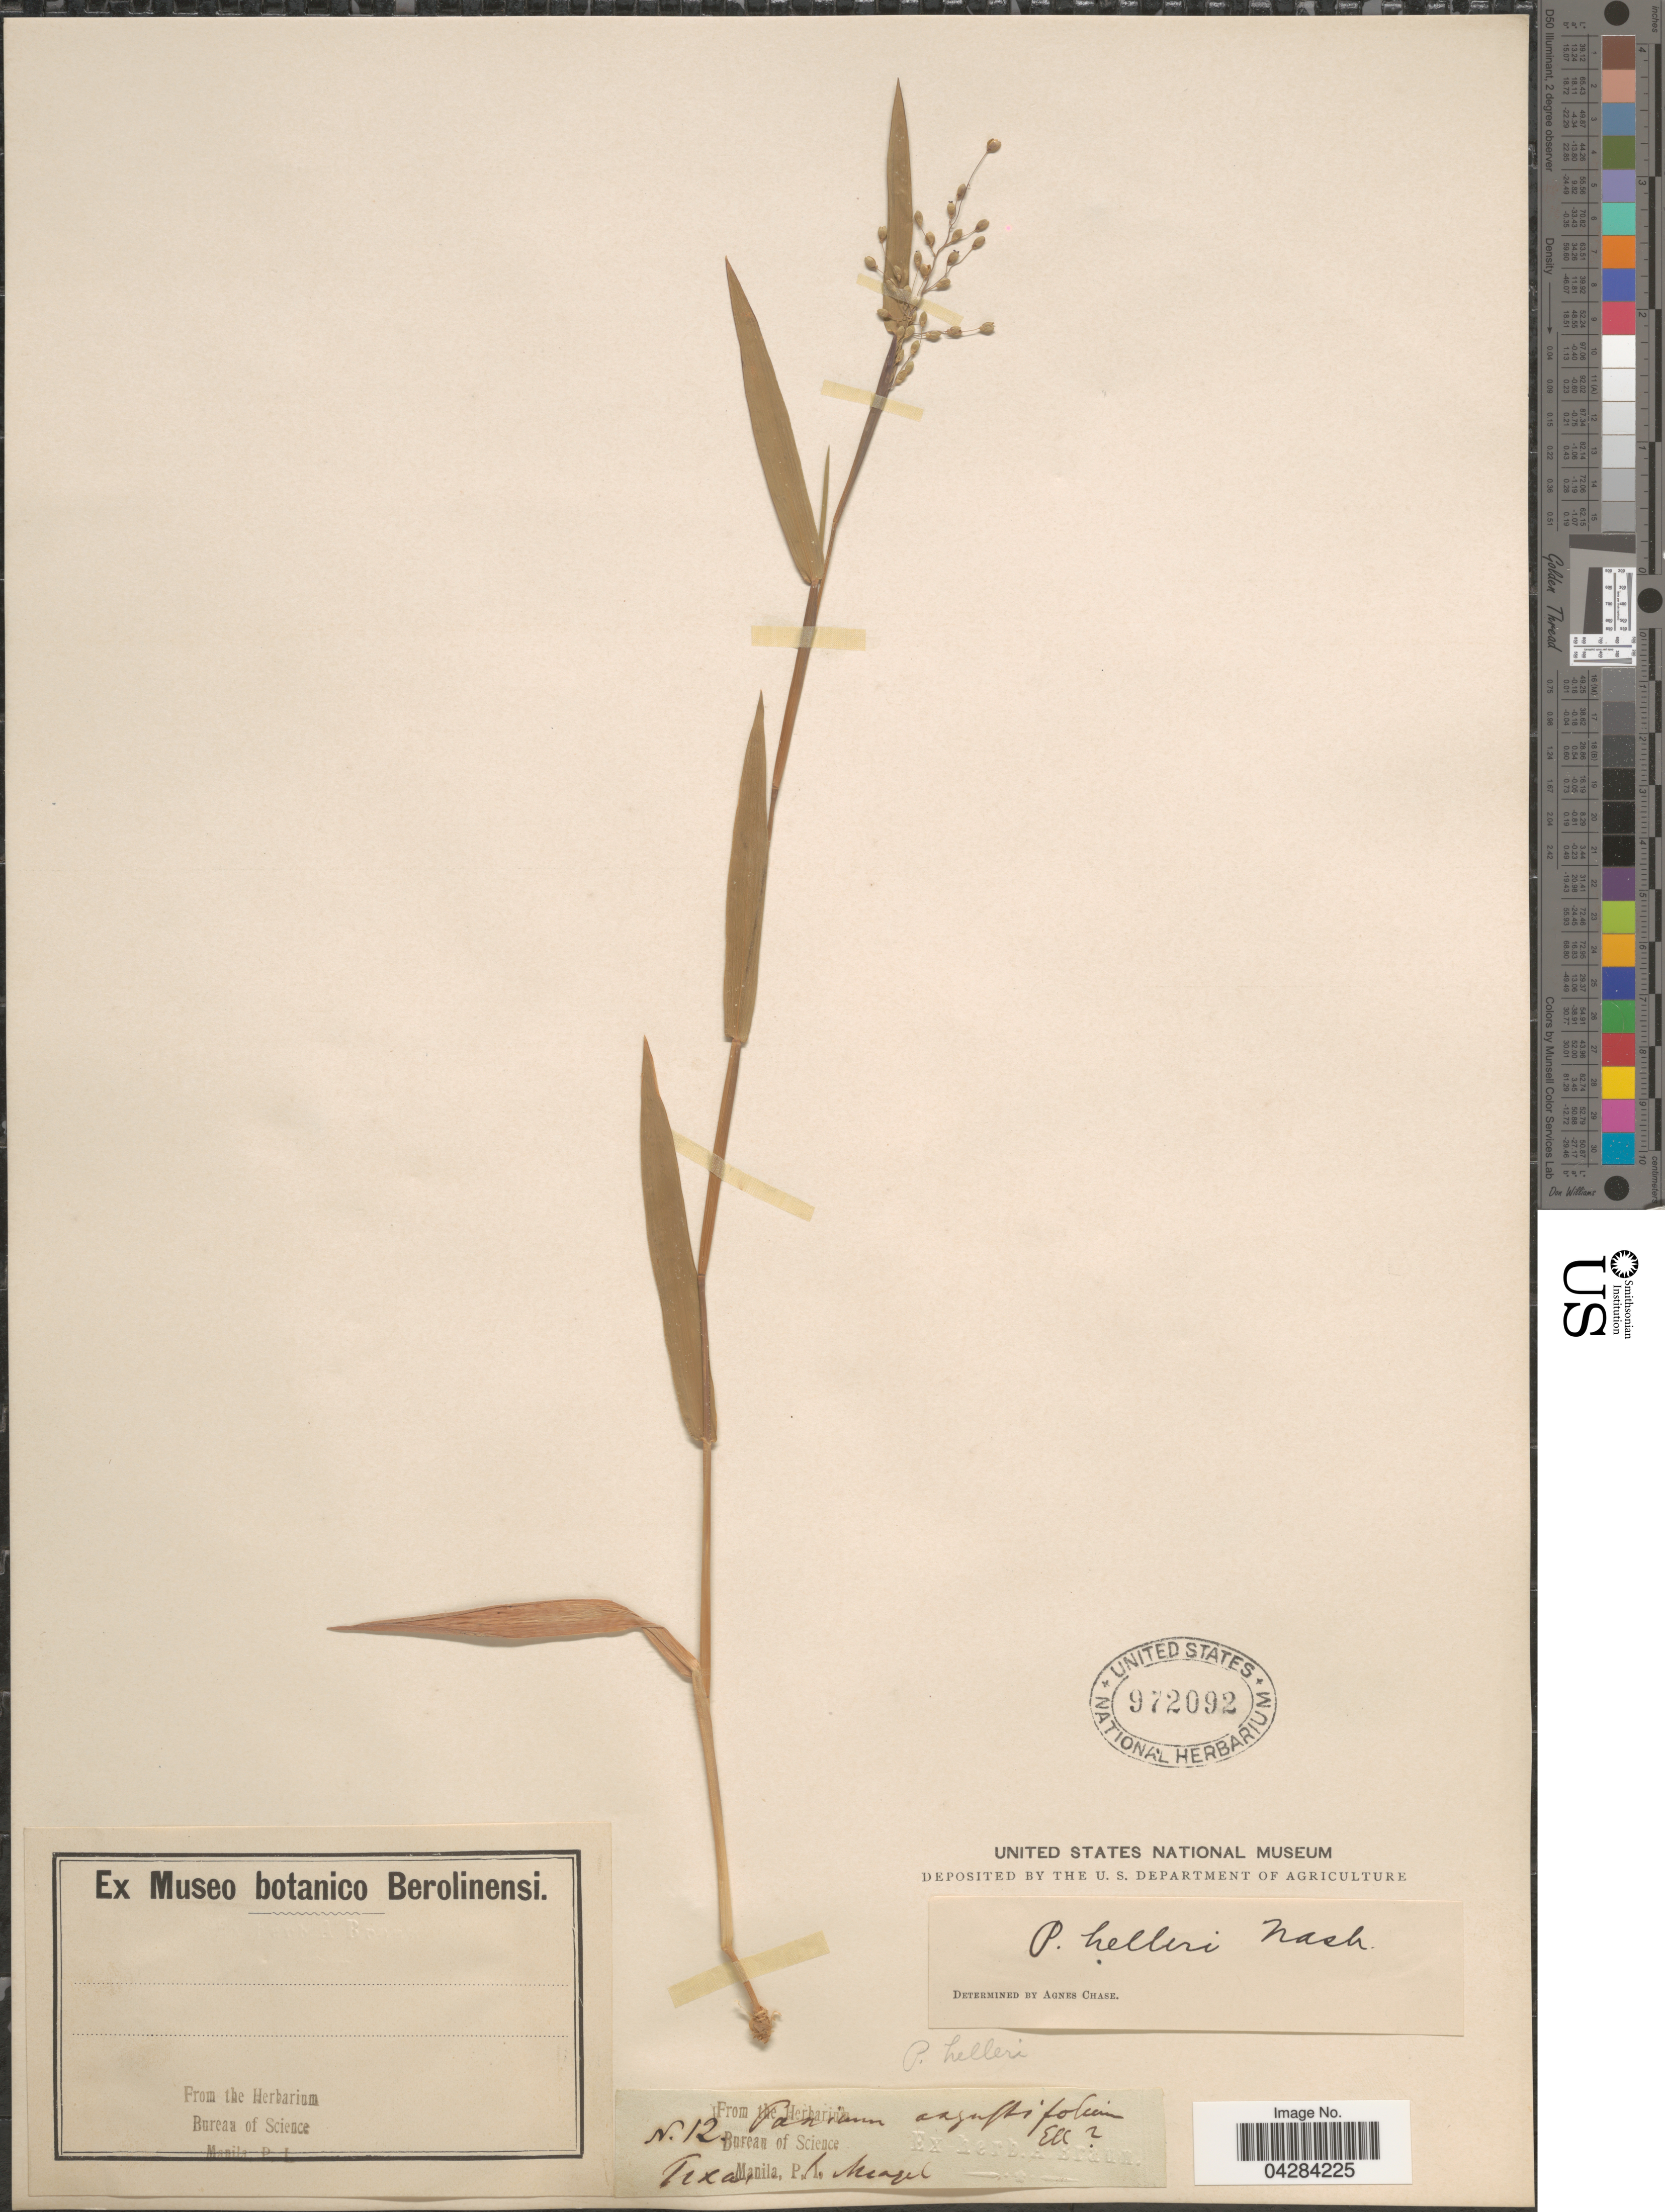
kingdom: Plantae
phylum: Tracheophyta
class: Liliopsida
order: Poales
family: Poaceae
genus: Dichanthelium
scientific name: Dichanthelium oligosanthes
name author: (Schult.) Gould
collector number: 12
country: United States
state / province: Texas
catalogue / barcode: US 972092